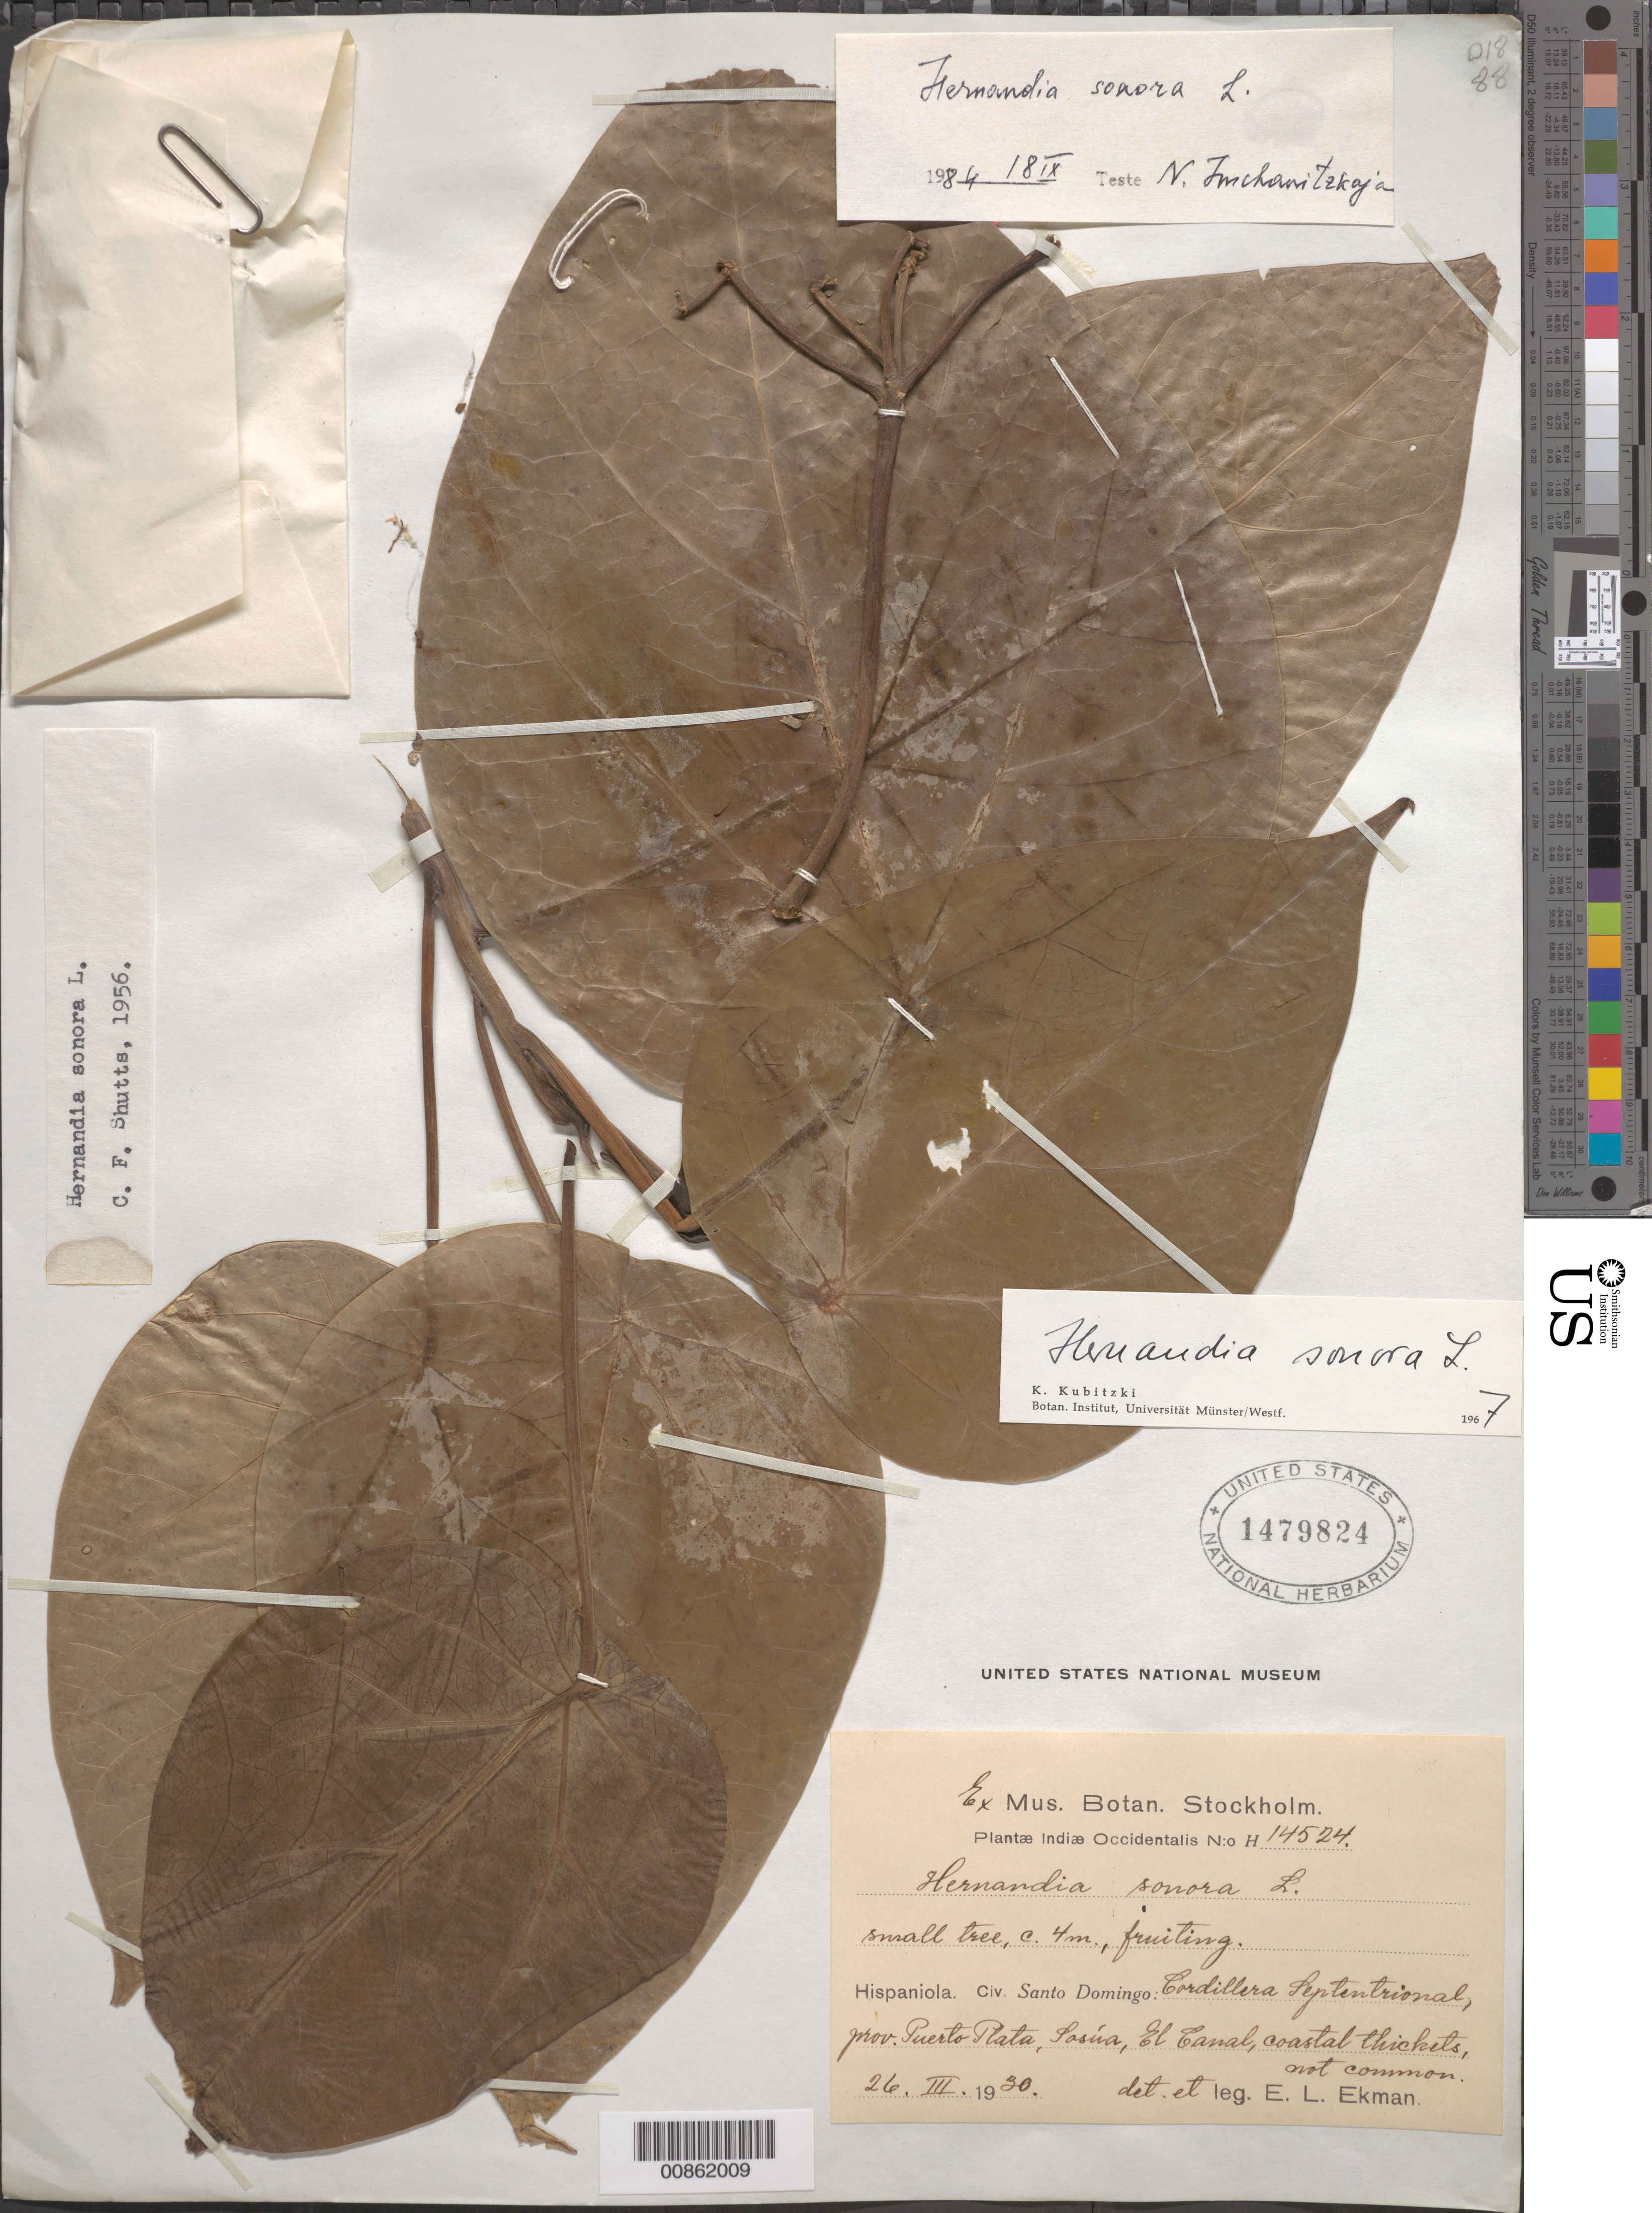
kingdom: Plantae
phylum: Tracheophyta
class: Magnoliopsida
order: Laurales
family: Hernandiaceae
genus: Hernandia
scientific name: Hernandia sonora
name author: L.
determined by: Imchanitzkaja, N.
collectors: E. L. Ekman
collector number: H 14524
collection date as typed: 26 Mar 1930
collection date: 1930-03-26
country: Dominican Republic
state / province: Puerto Plata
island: Hispaniola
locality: Cordillera Septentrional, Sosúa, El Canal.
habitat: Coastal thickets.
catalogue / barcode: US 1479824